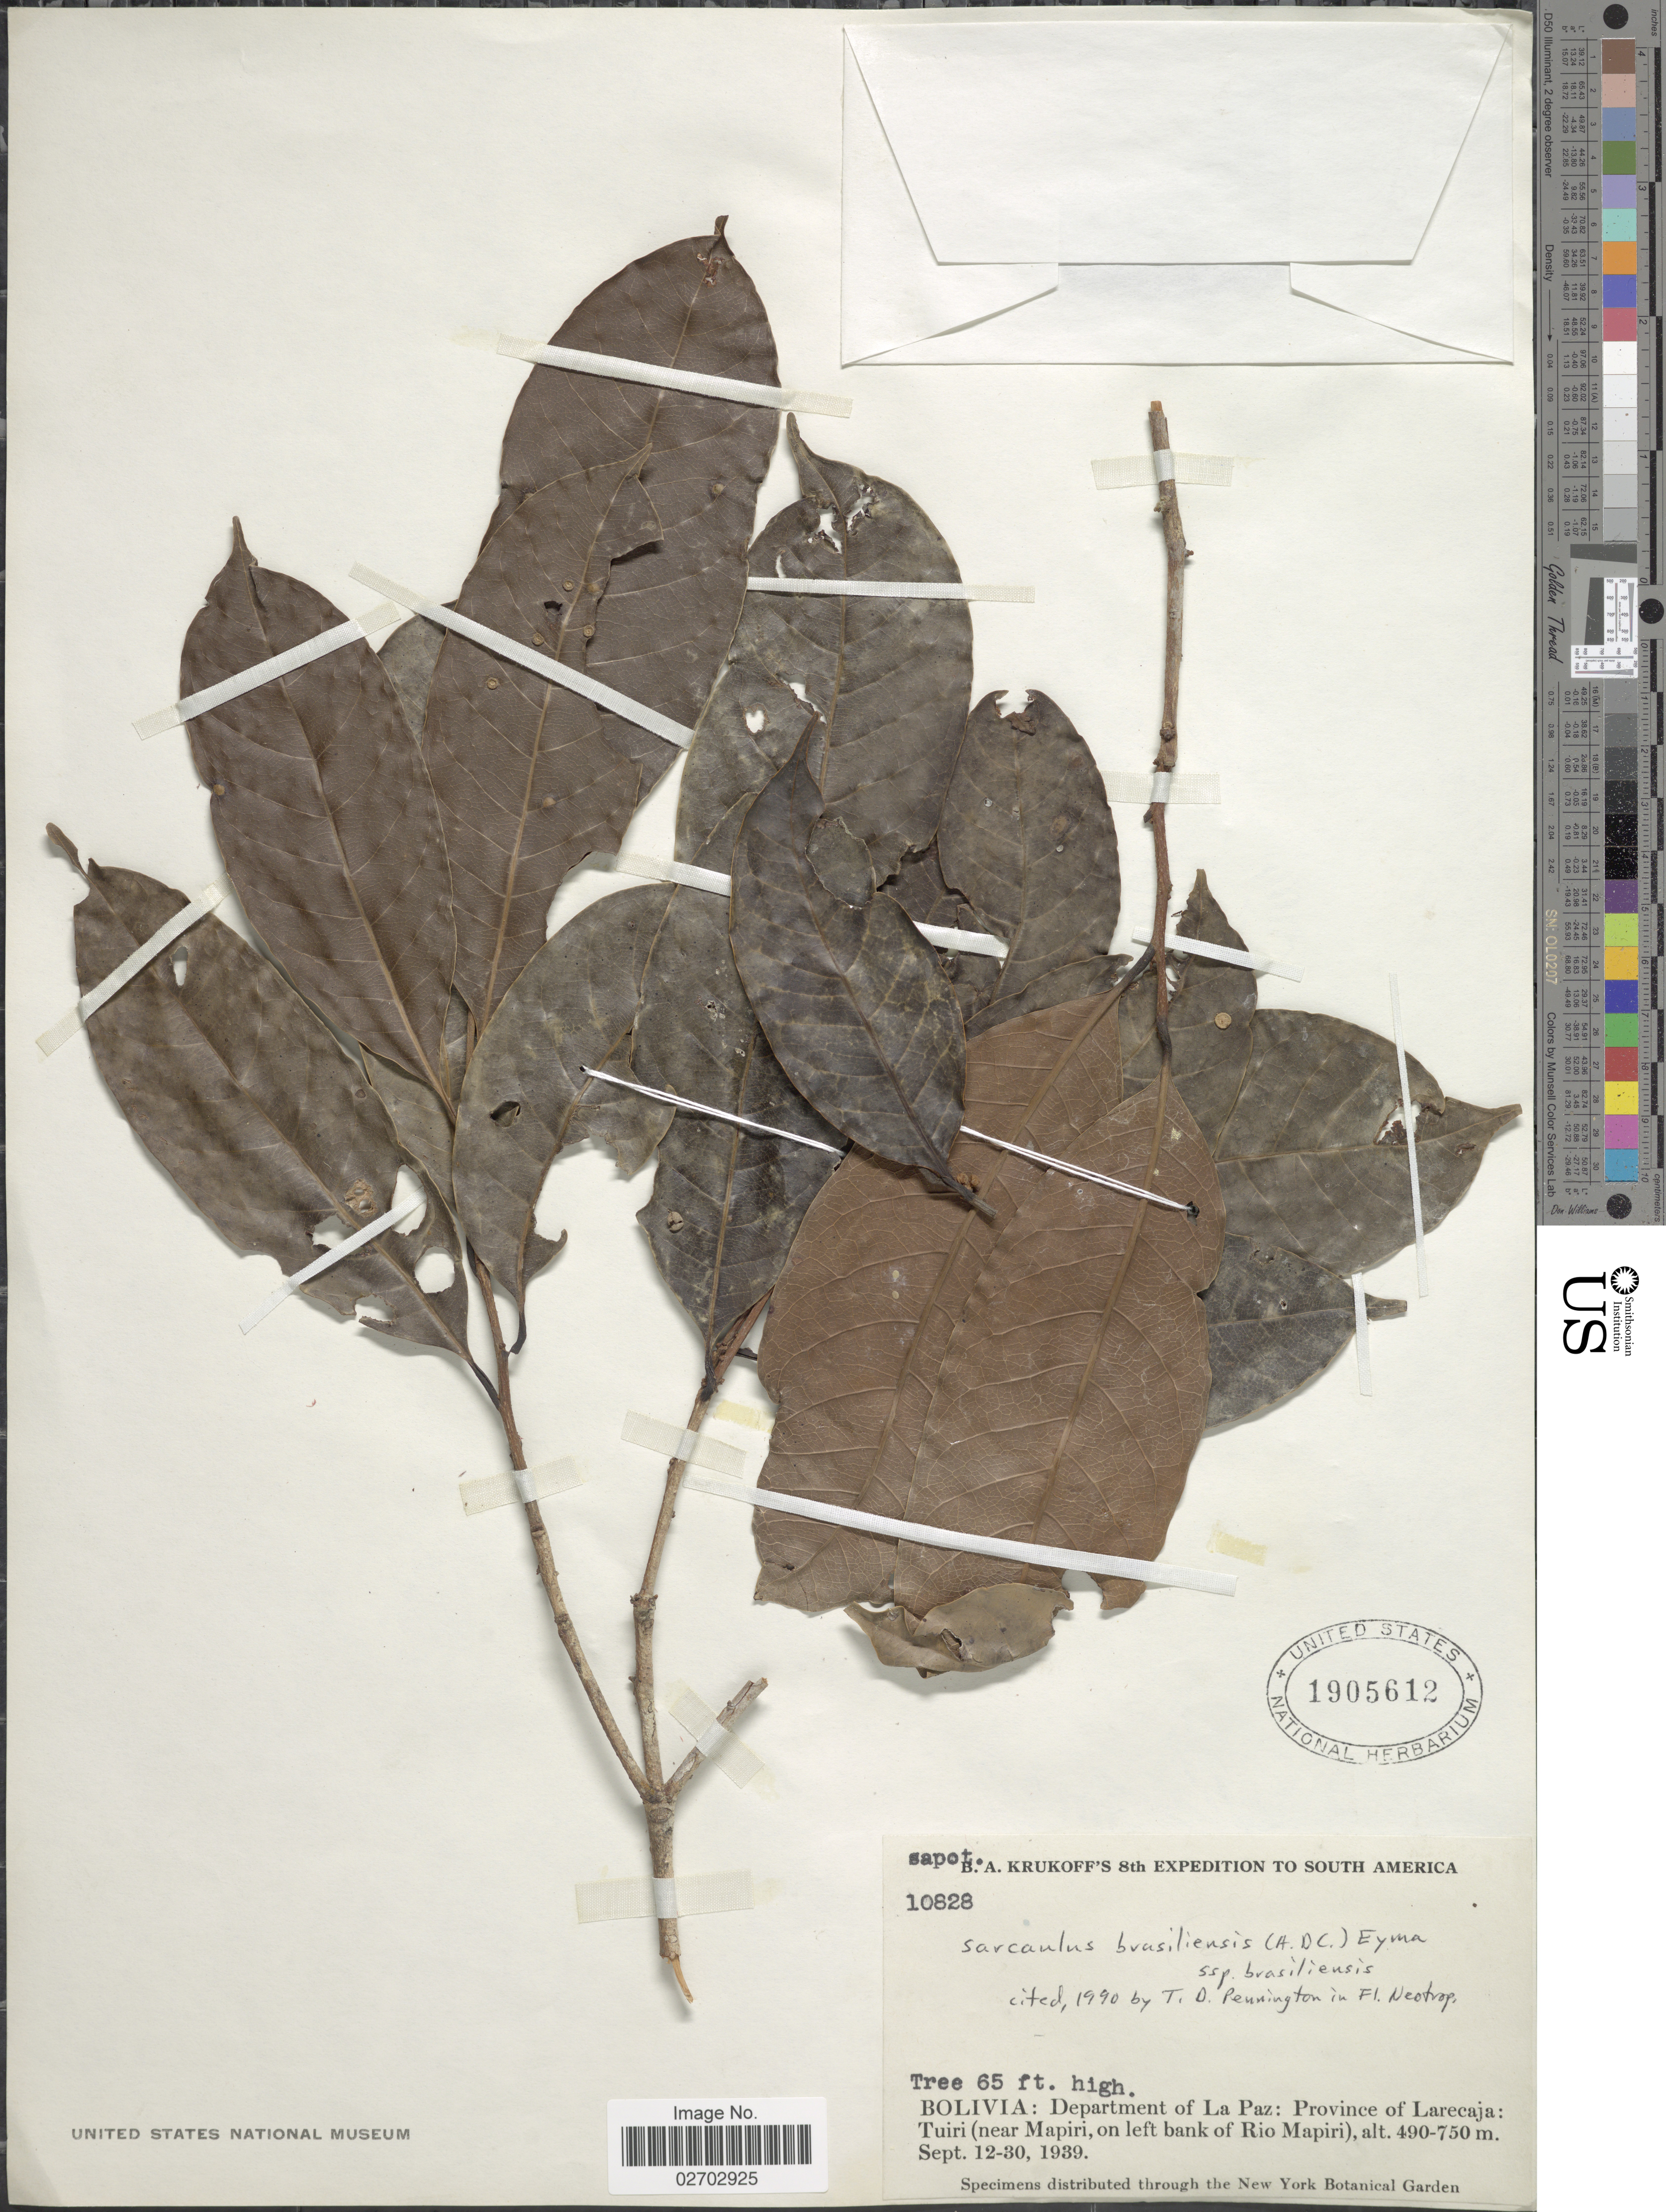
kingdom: Plantae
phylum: Tracheophyta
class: Magnoliopsida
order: Ericales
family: Sapotaceae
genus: Sarcaulus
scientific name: Sarcaulus brasiliensis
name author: (A. DC.) Eyma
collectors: B. A. Krukoff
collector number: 10828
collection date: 1939-09-12/1939-09-30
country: Bolivia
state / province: La Paz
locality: Province of Larecaja: Tuiri (near Mapiri, on left bank of Rio Mapiri)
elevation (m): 490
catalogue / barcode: US 1905612